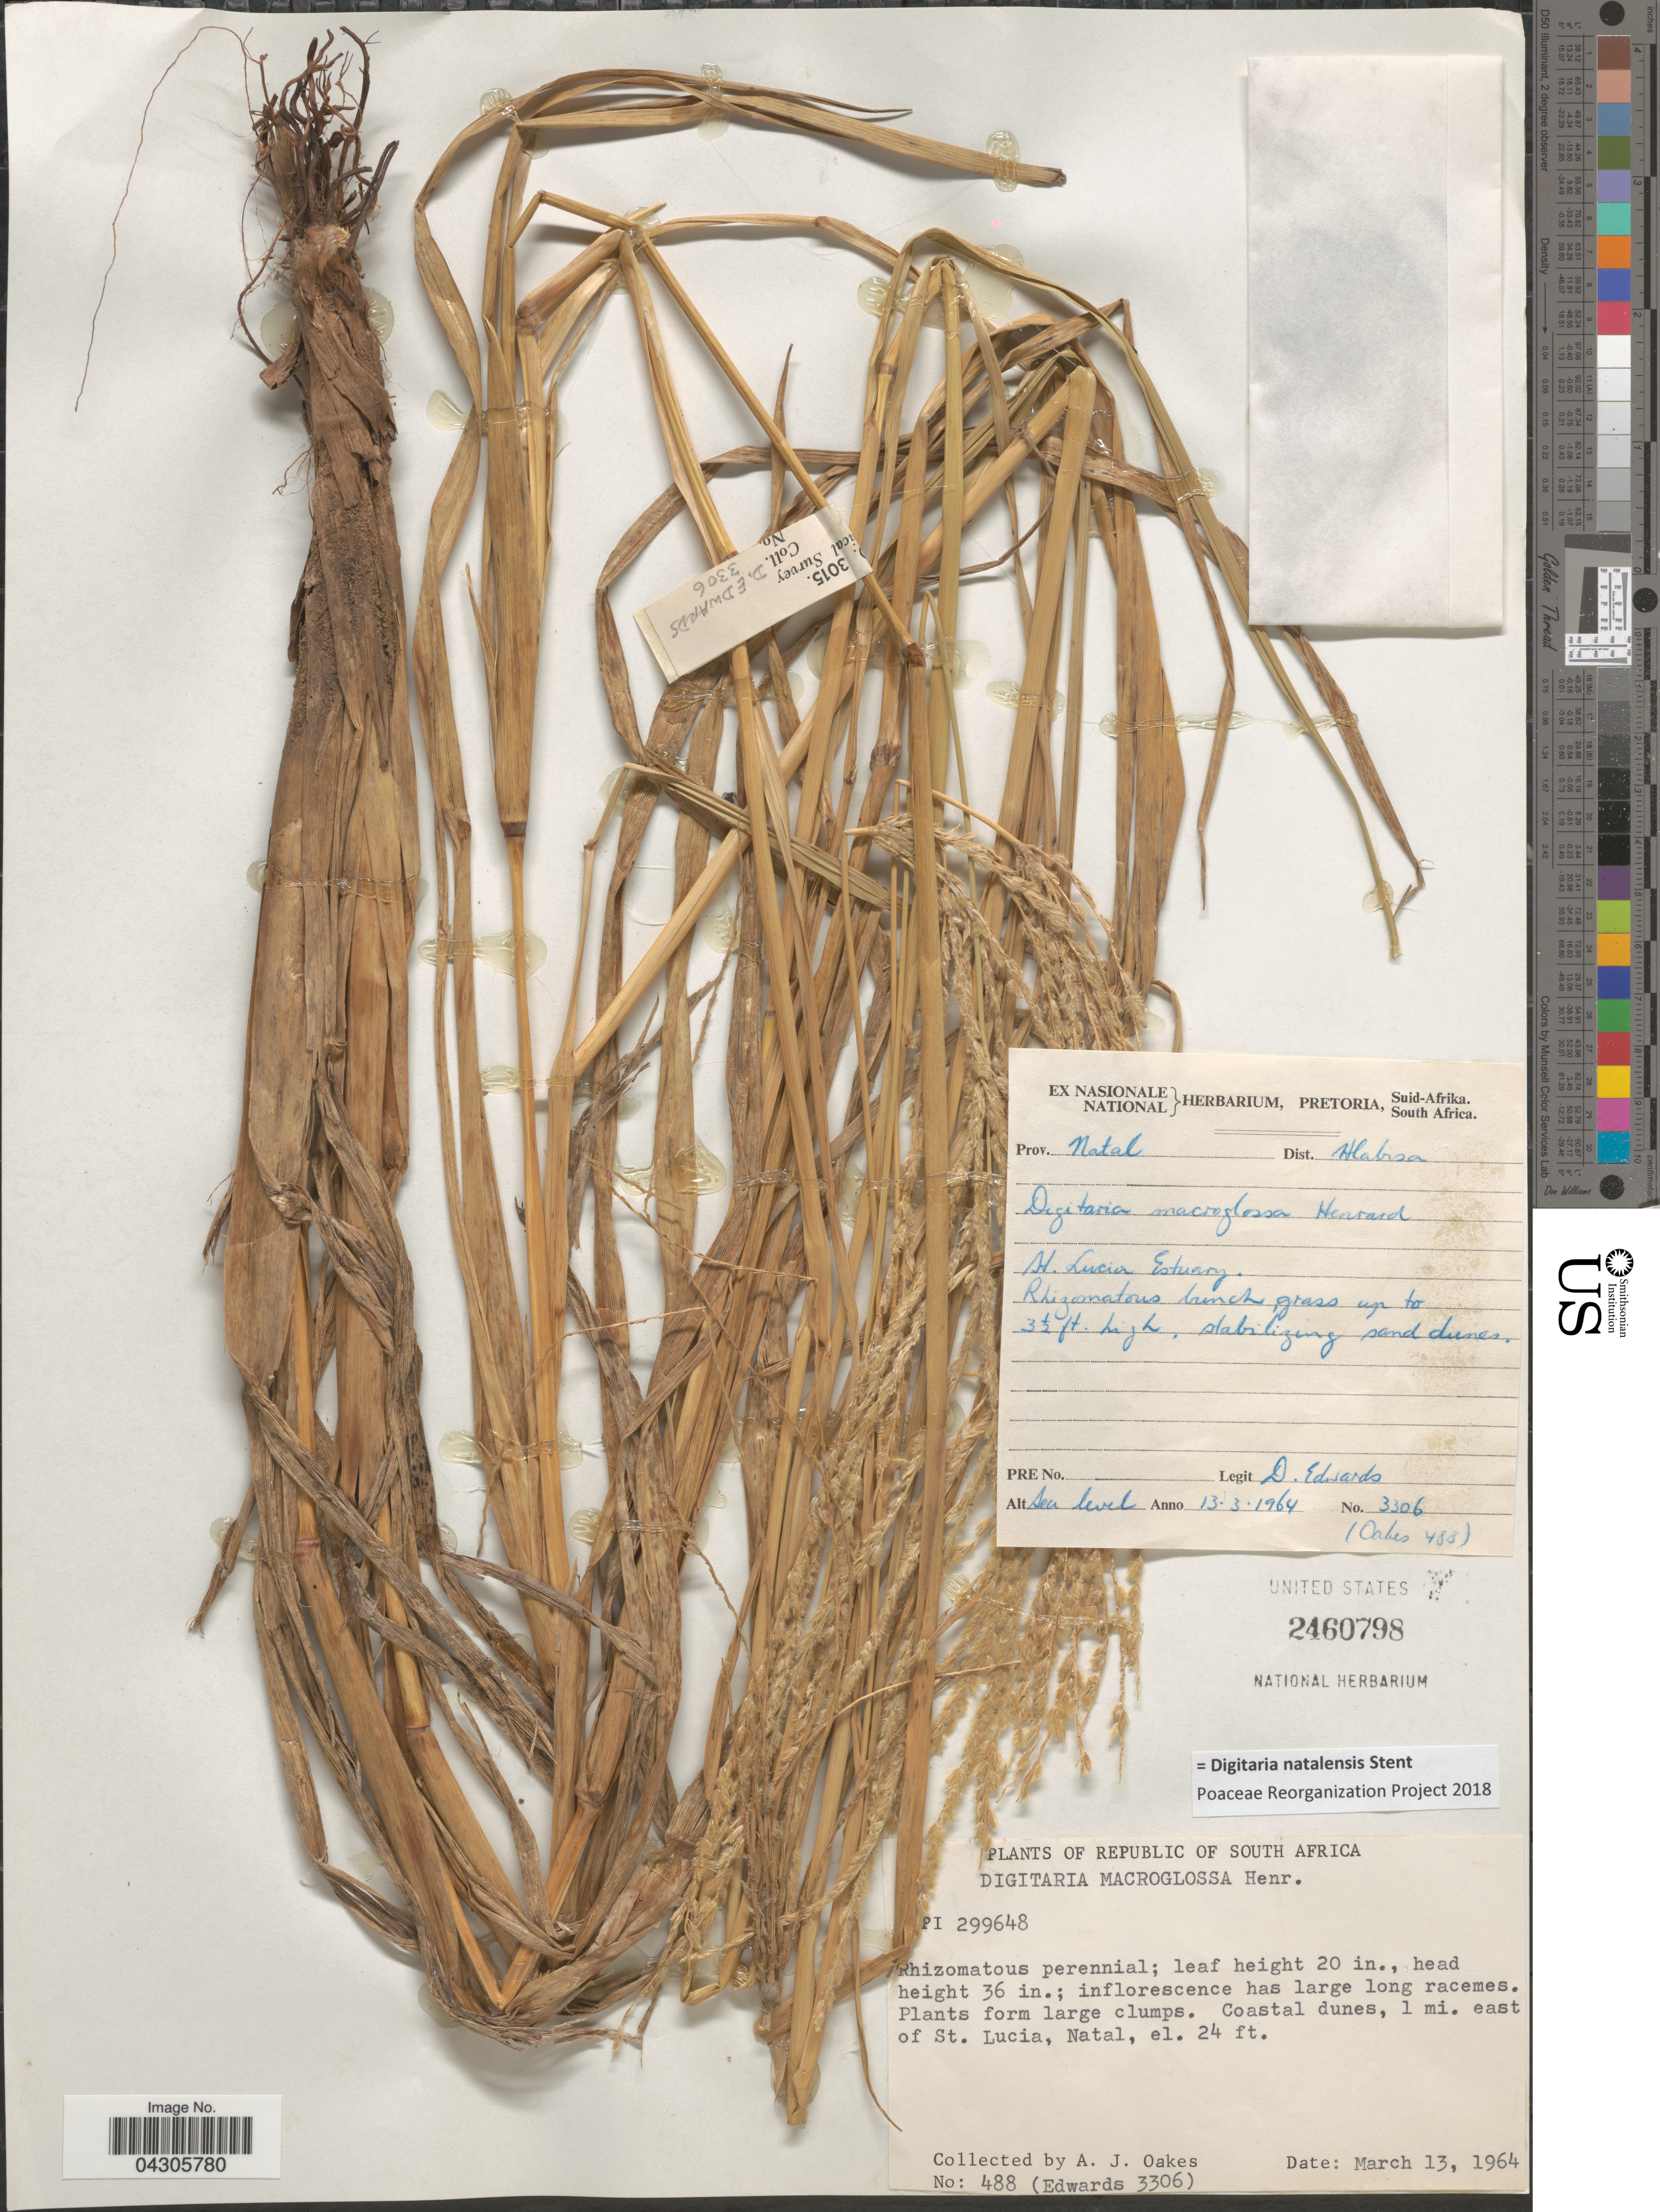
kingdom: Plantae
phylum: Tracheophyta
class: Liliopsida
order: Poales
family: Poaceae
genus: Digitaria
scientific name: Digitaria natalensis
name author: Stent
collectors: D. Edwards & A. Oakes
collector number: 488/3306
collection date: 1964-03-13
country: South Africa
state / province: KwaZulu-Natal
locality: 1 mi. east of St. Lucia, Natal.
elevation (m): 7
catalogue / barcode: US 2460798